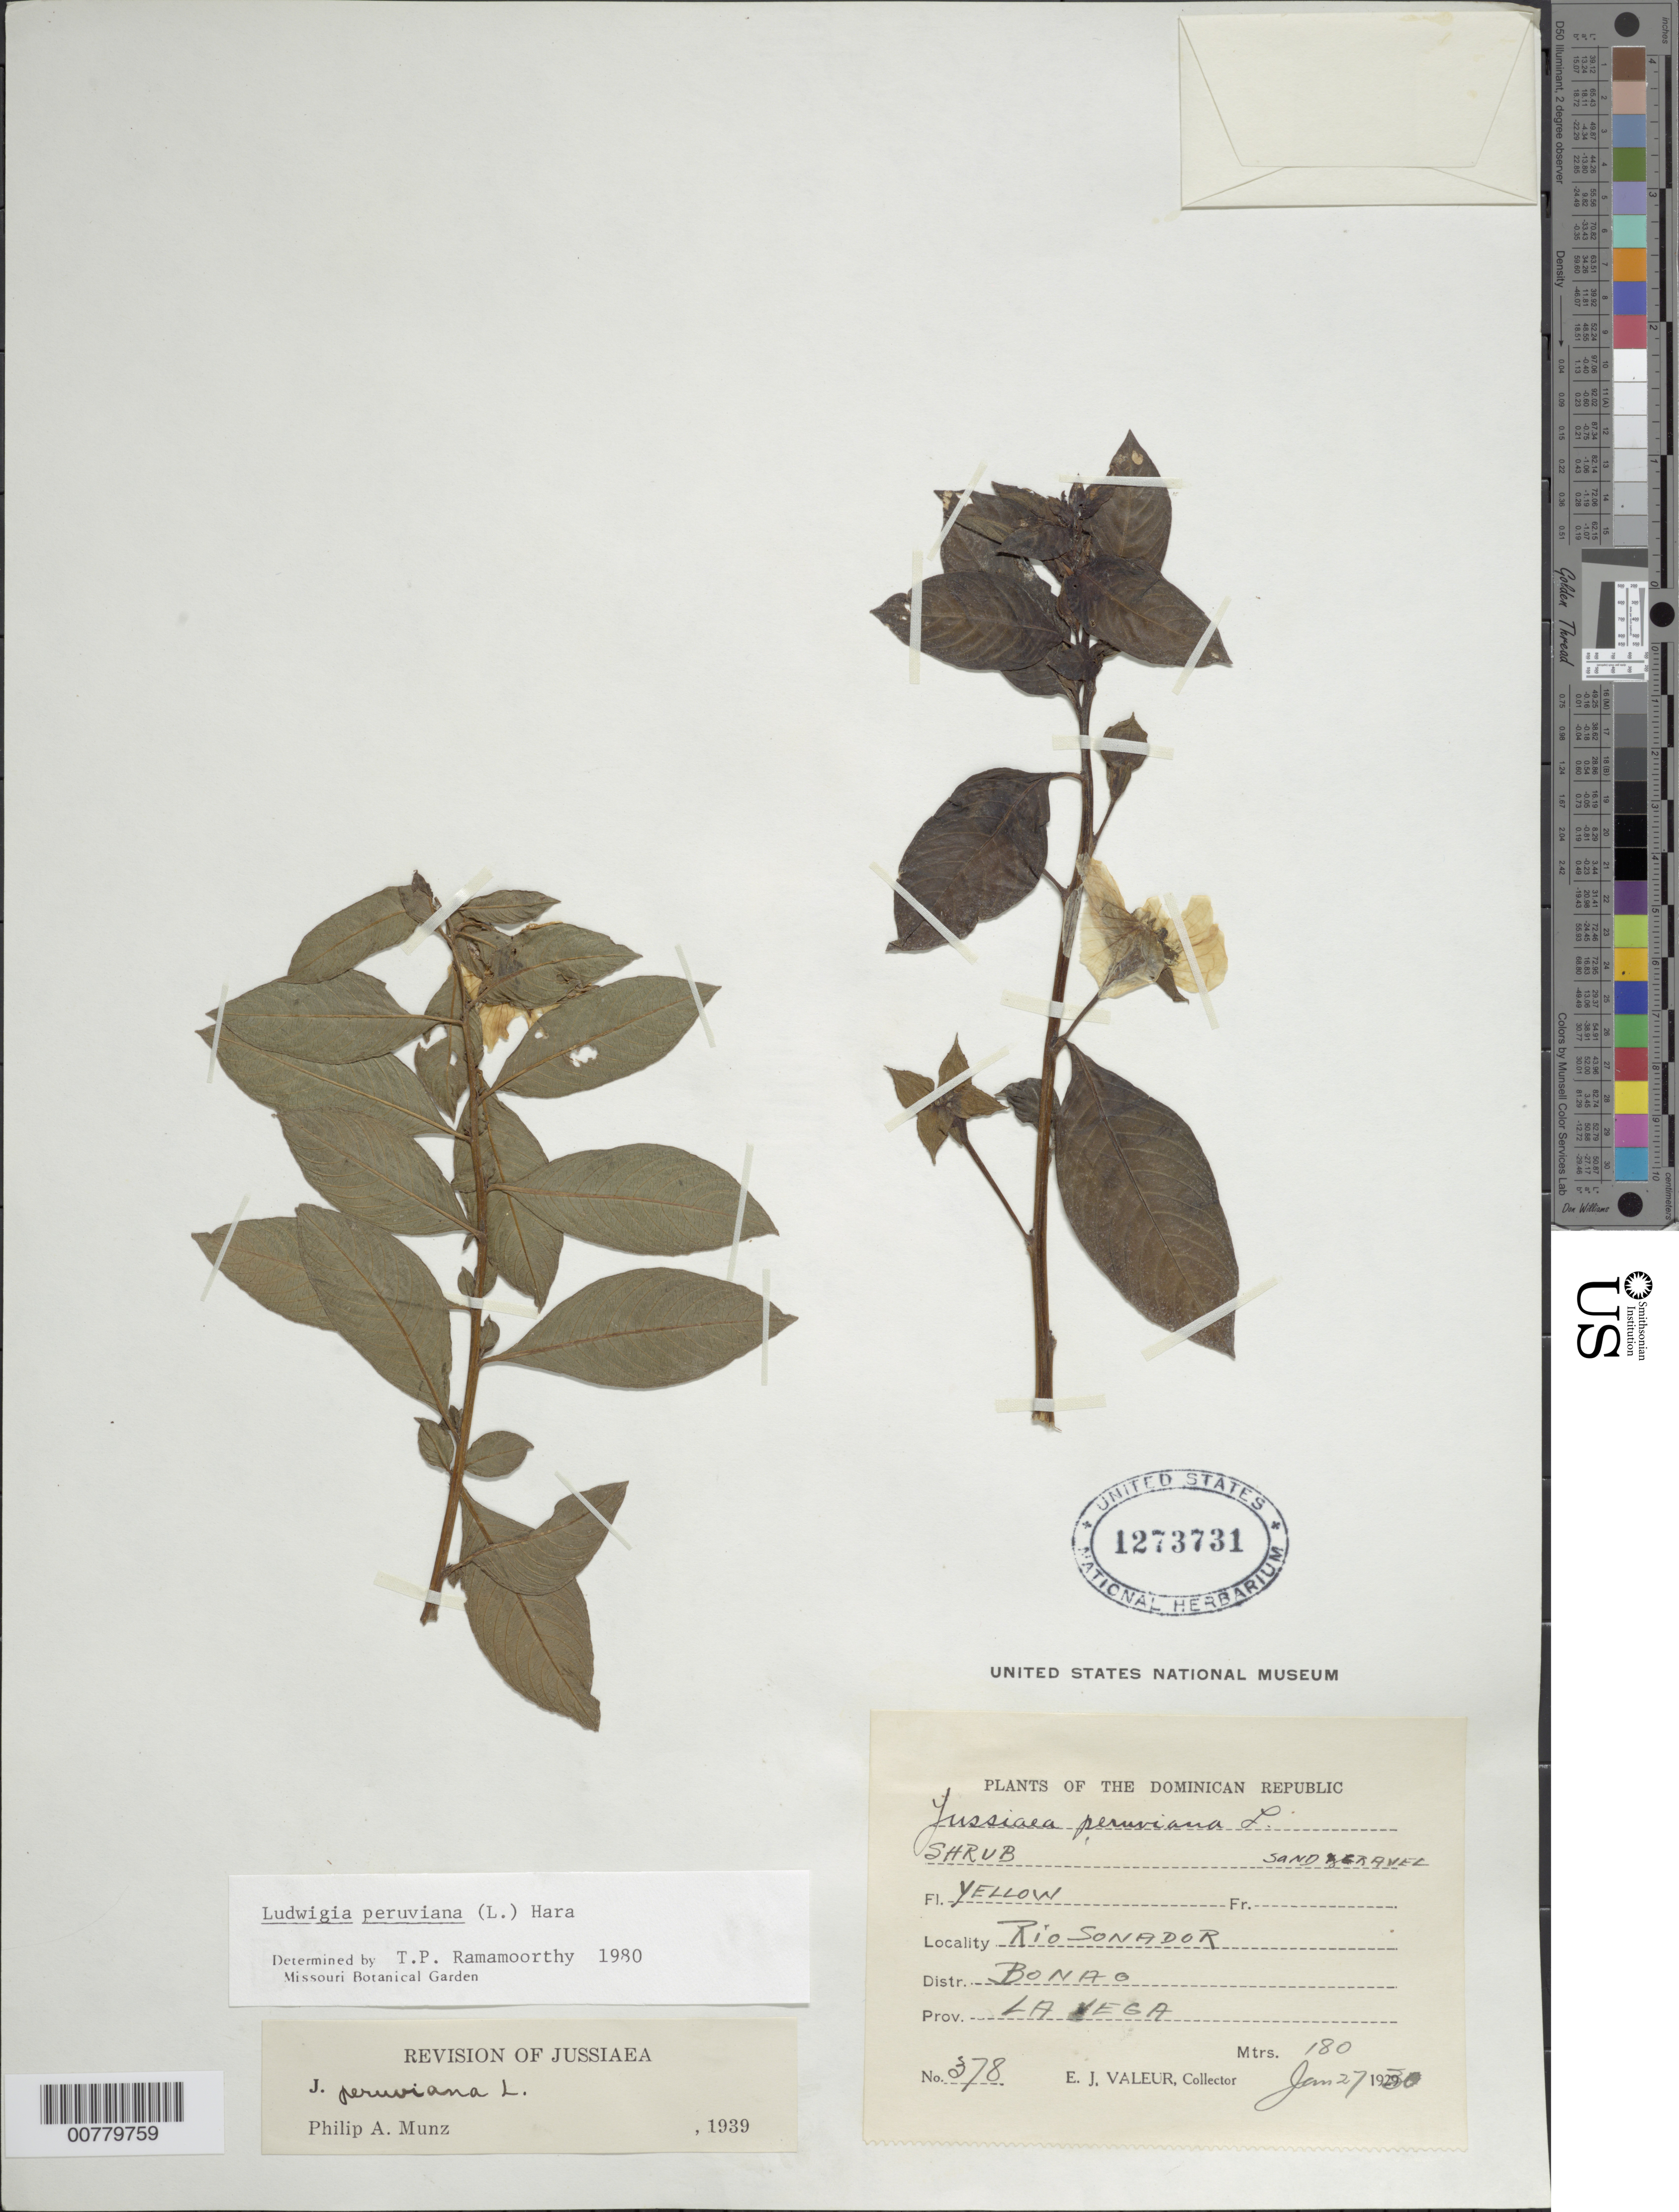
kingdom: Plantae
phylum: Tracheophyta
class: Magnoliopsida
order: Myrtales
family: Onagraceae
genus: Ludwigia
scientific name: Ludwigia peruviana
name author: (L.) H. Hara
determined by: Ramamoorthy, T. P.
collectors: E. Valeur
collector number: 378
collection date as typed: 27 Jan 1930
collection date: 1930-01-27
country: Dominican Republic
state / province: La Vega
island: Hispaniola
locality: Bonao, Sonador River.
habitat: Sandy ravel.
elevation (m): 180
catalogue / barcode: US 1273731